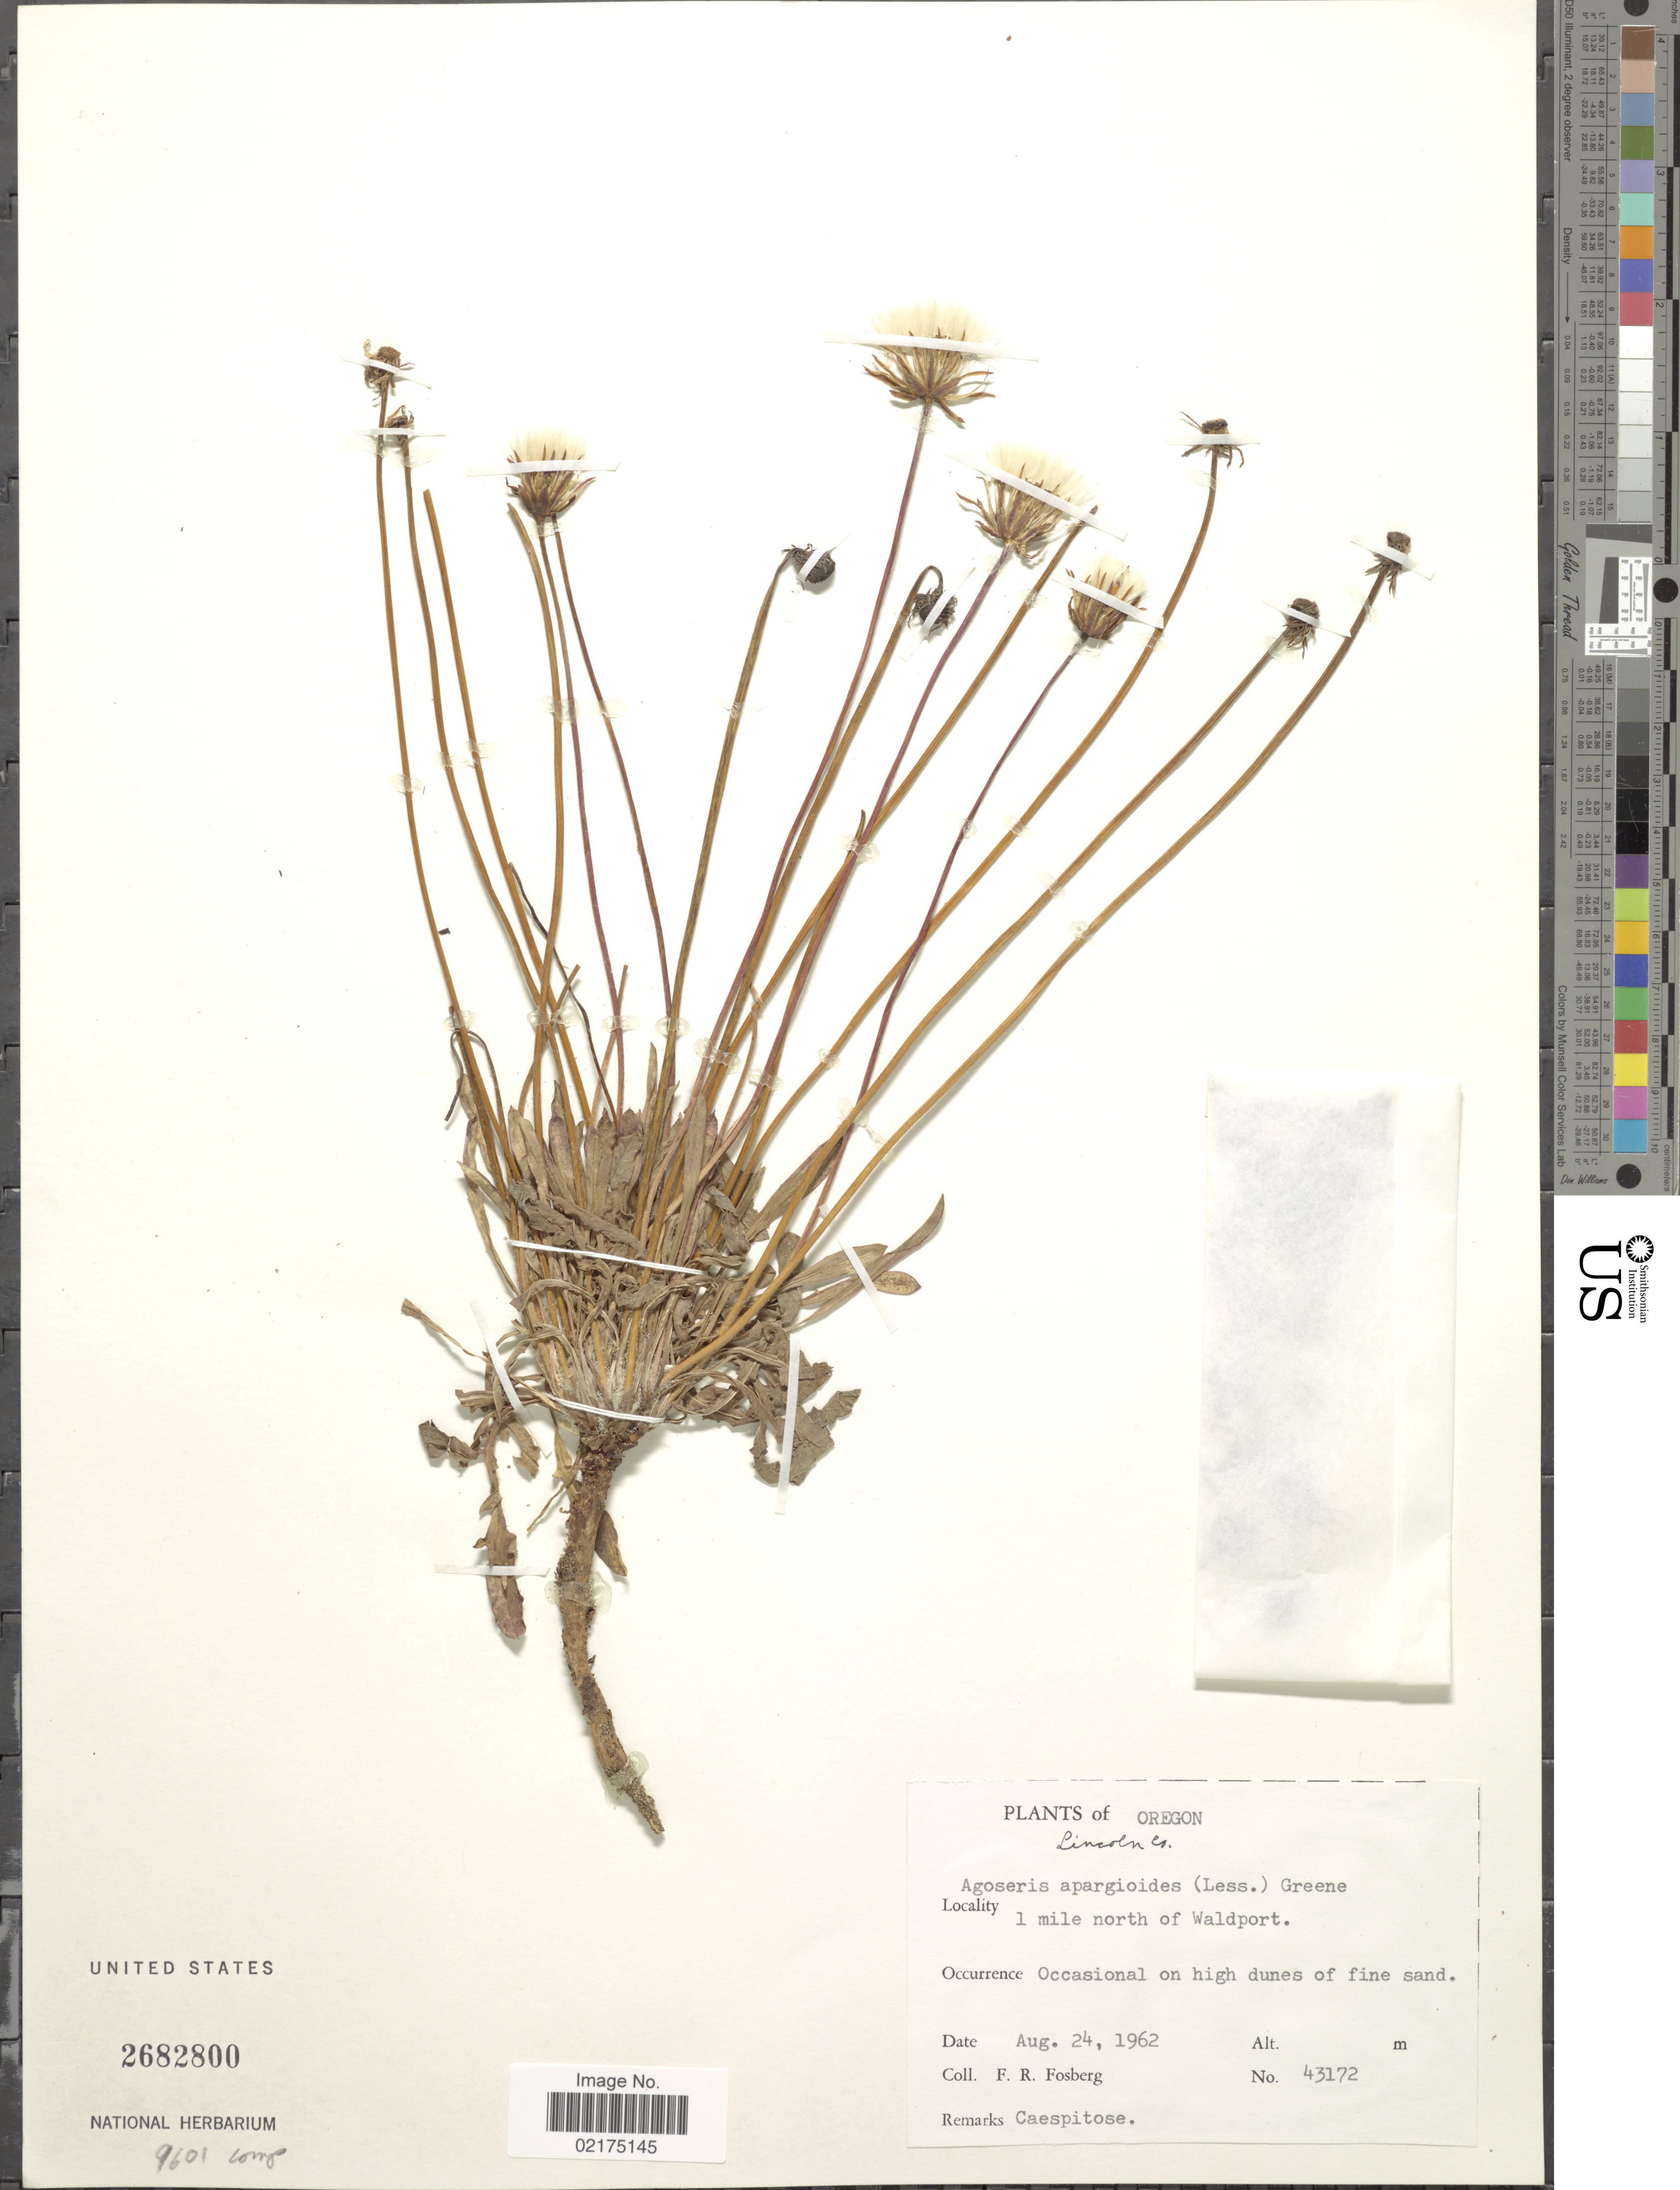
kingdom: Plantae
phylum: Tracheophyta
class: Magnoliopsida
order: Asterales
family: Asteraceae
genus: Agoseris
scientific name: Agoseris apargioides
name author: (Less.) Greene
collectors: F. R. Fosberg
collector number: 43172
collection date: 1962-04-24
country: United States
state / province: Oregon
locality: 1 mile north of Waldport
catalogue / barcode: US 2682800